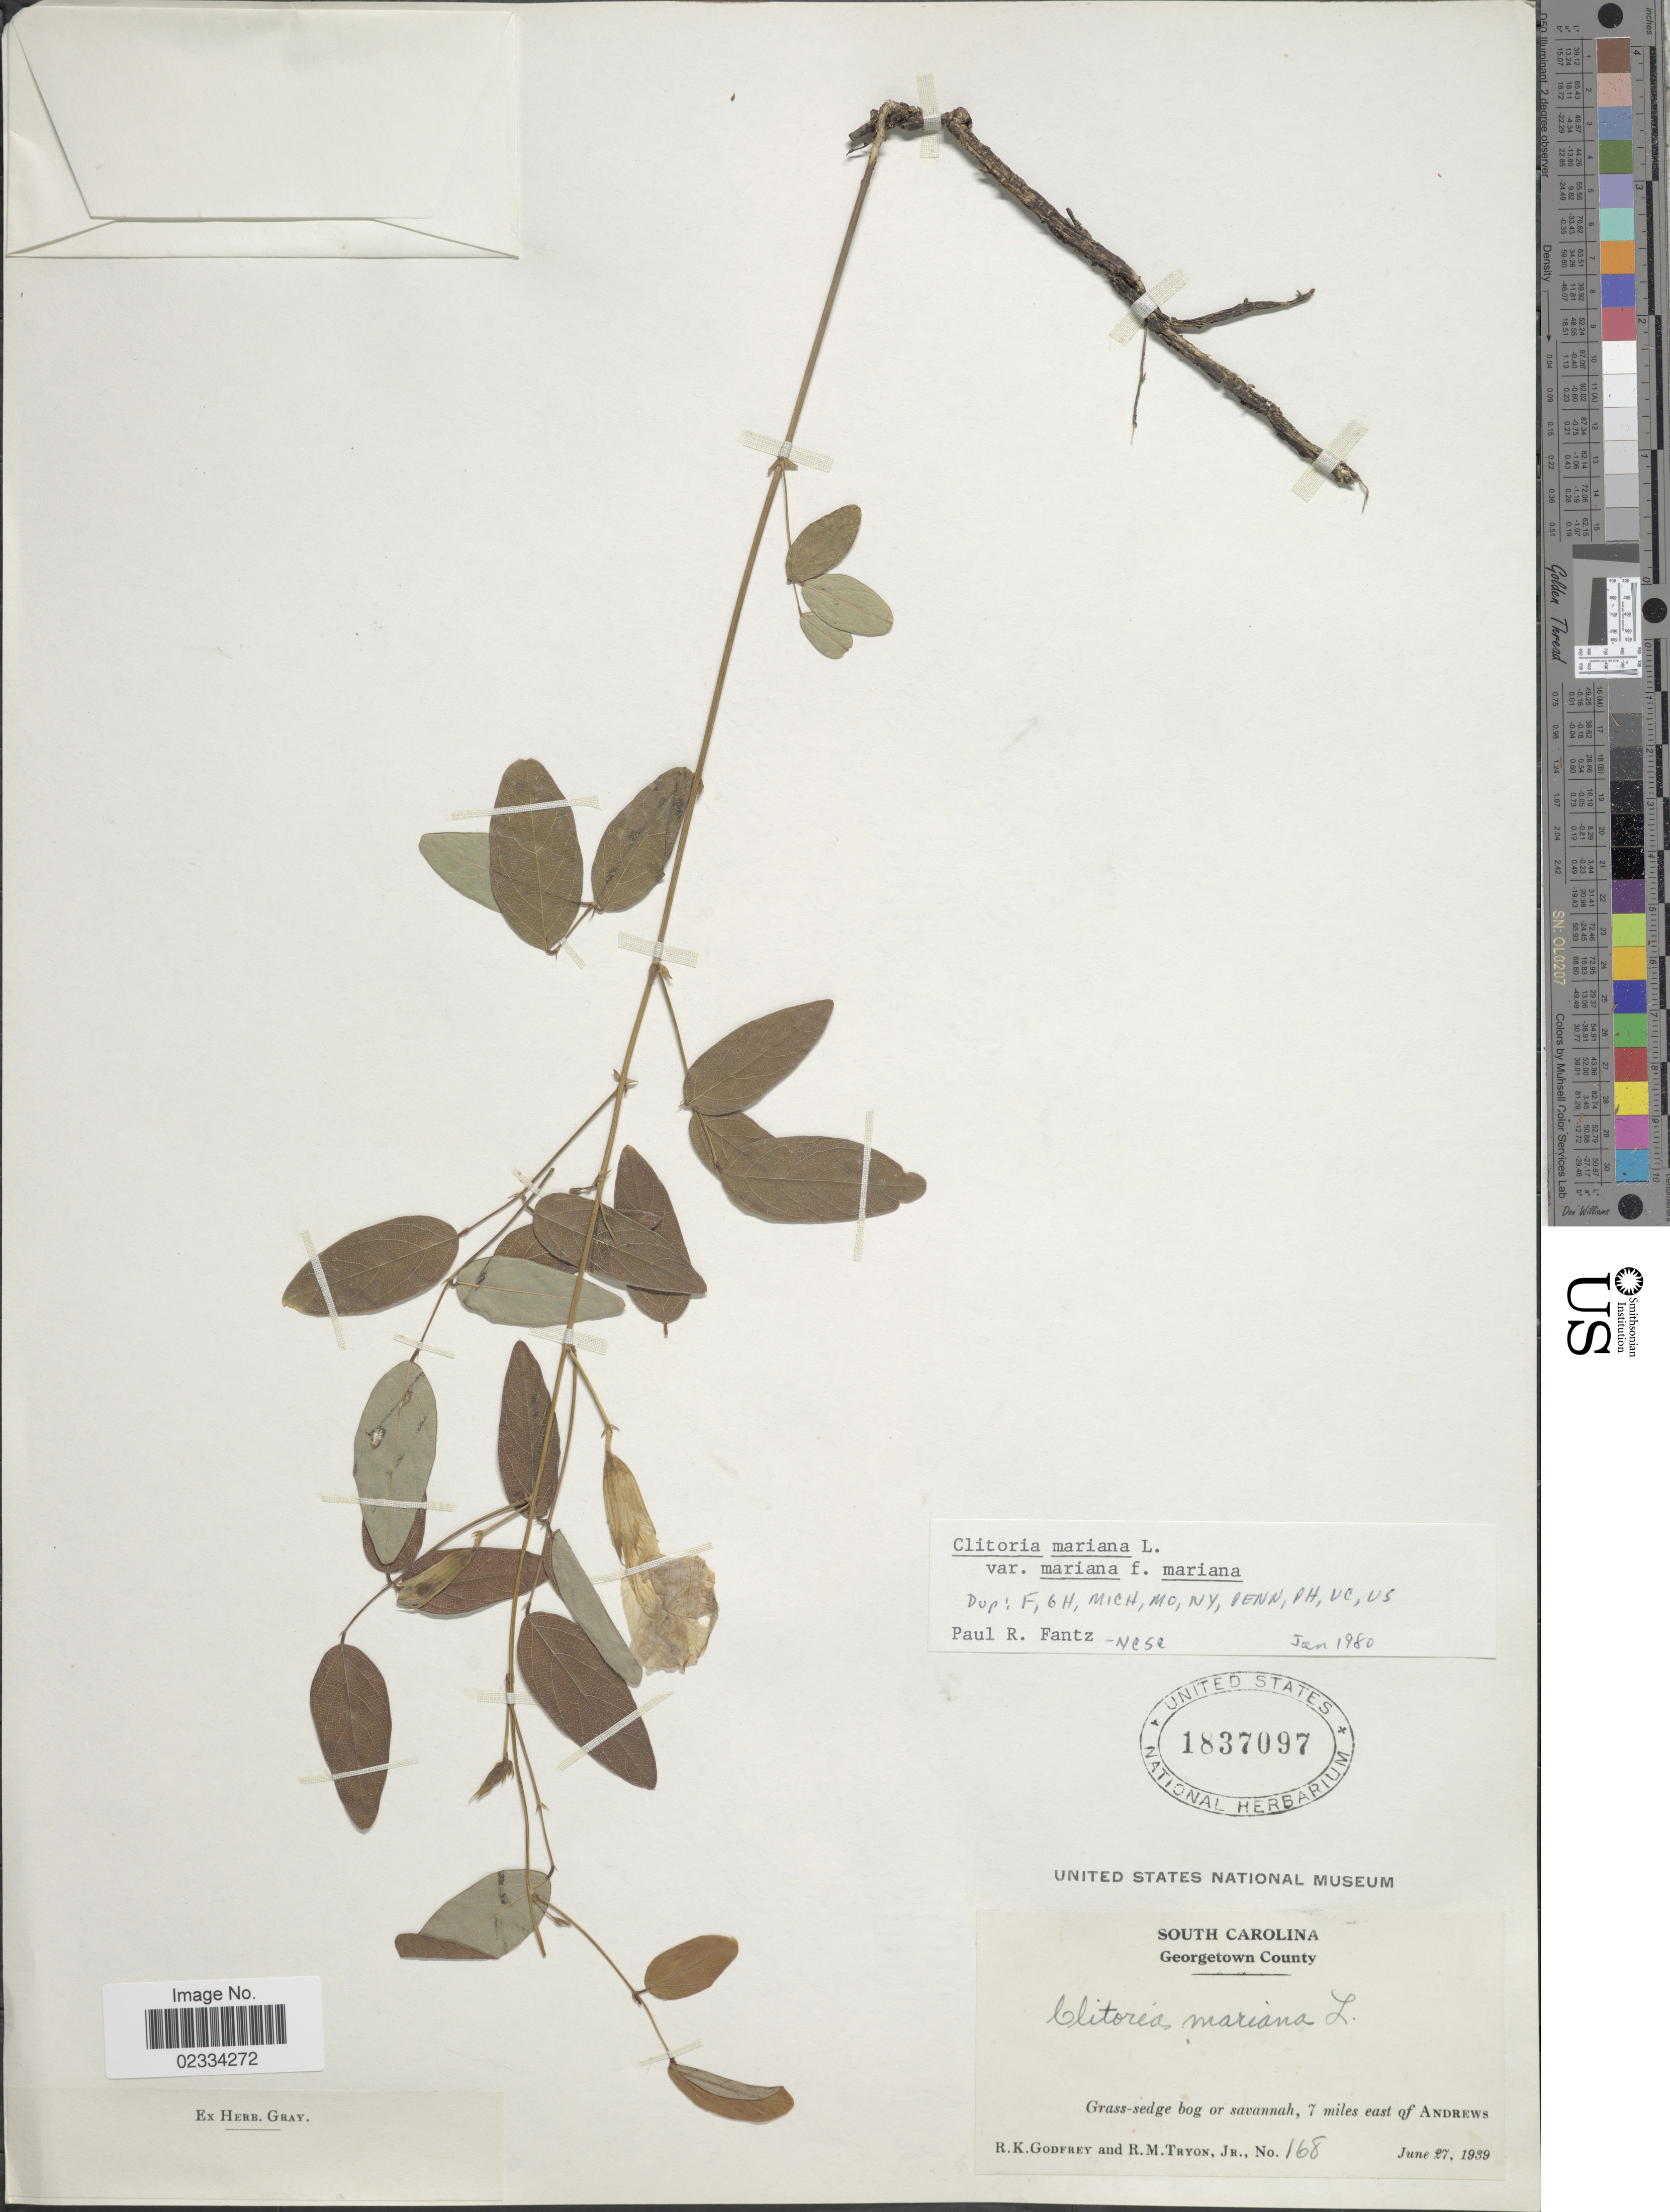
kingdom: Plantae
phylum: Tracheophyta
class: Magnoliopsida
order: Fabales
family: Fabaceae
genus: Clitoria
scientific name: Clitoria mariana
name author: L.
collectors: R. K. Godfrey & R. M. Tryon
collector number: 168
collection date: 1939-06-27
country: United States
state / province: South Carolina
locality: Georgetown County. 7 miles east of Andrews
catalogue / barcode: US 1837097